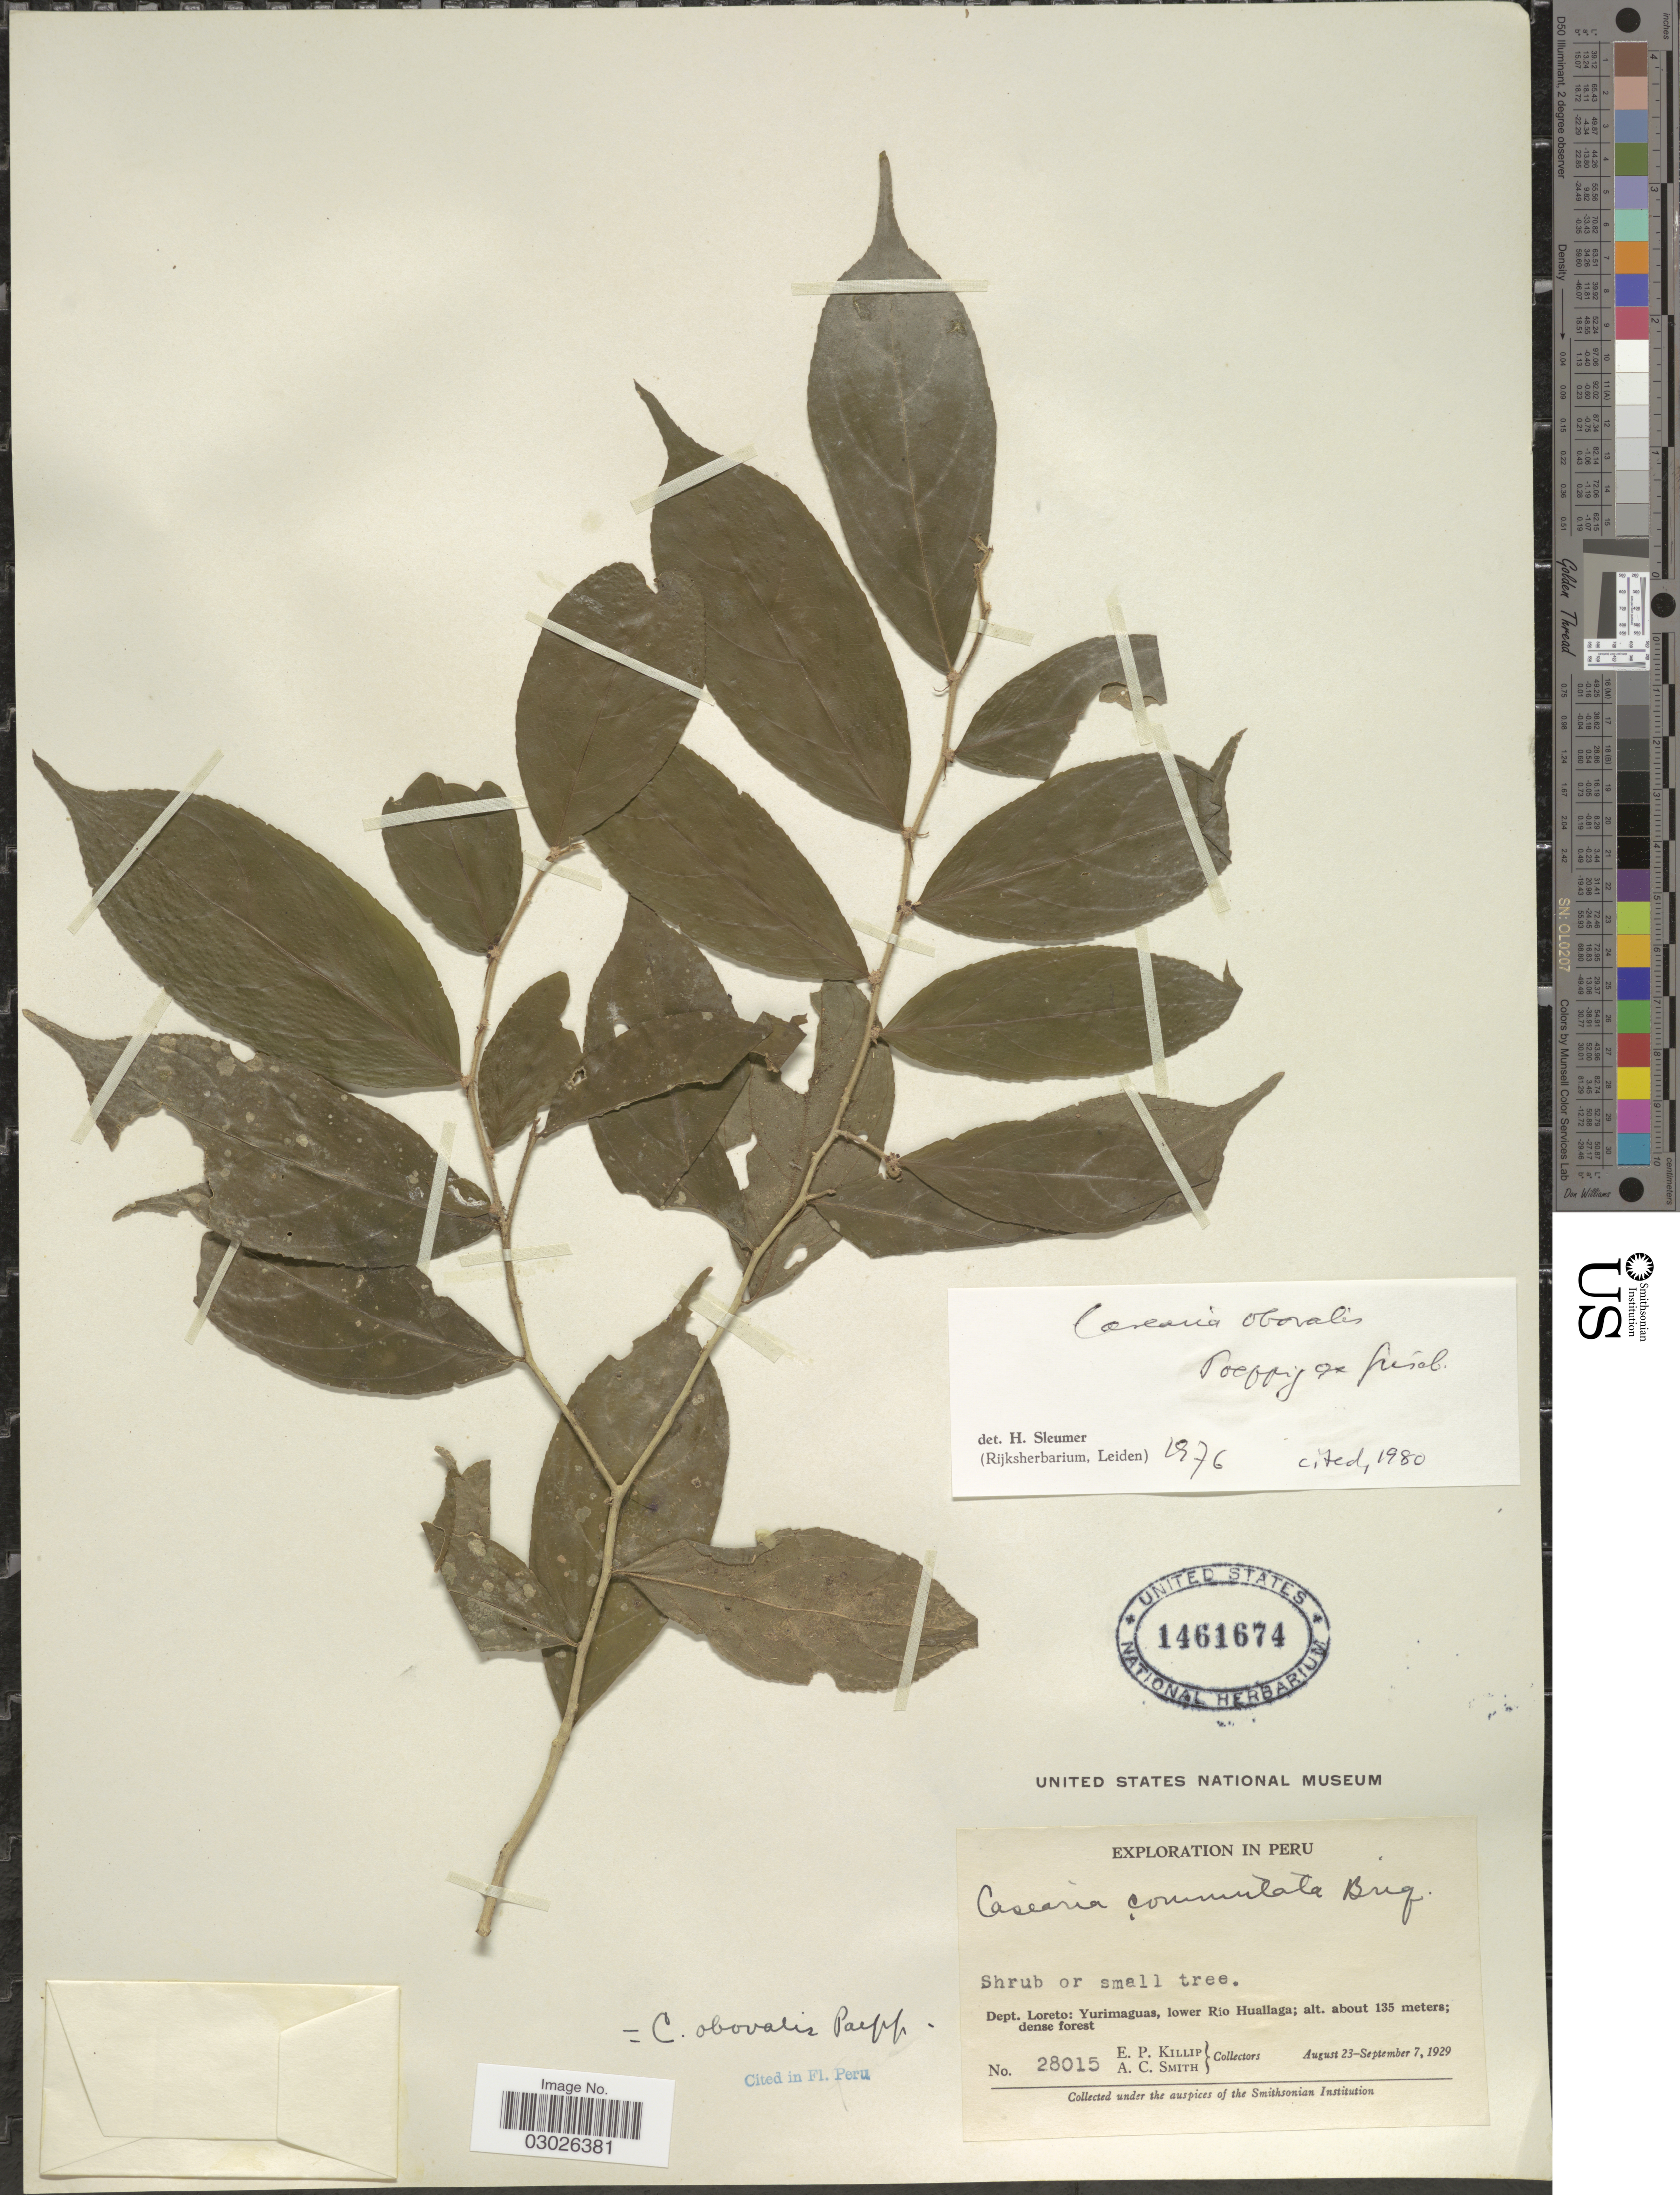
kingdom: Plantae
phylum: Tracheophyta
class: Magnoliopsida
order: Malpighiales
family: Salicaceae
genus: Casearia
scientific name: Casearia obovalis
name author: Poepp. ex Griseb.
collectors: E. P. Killip & A. C. Smith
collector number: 28015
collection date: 1929-08-23/1929-09-07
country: Peru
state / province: Loreto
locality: Dept. Loreto: Yurimaguas, lower Río Huallaga.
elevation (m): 135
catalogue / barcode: US 1461674